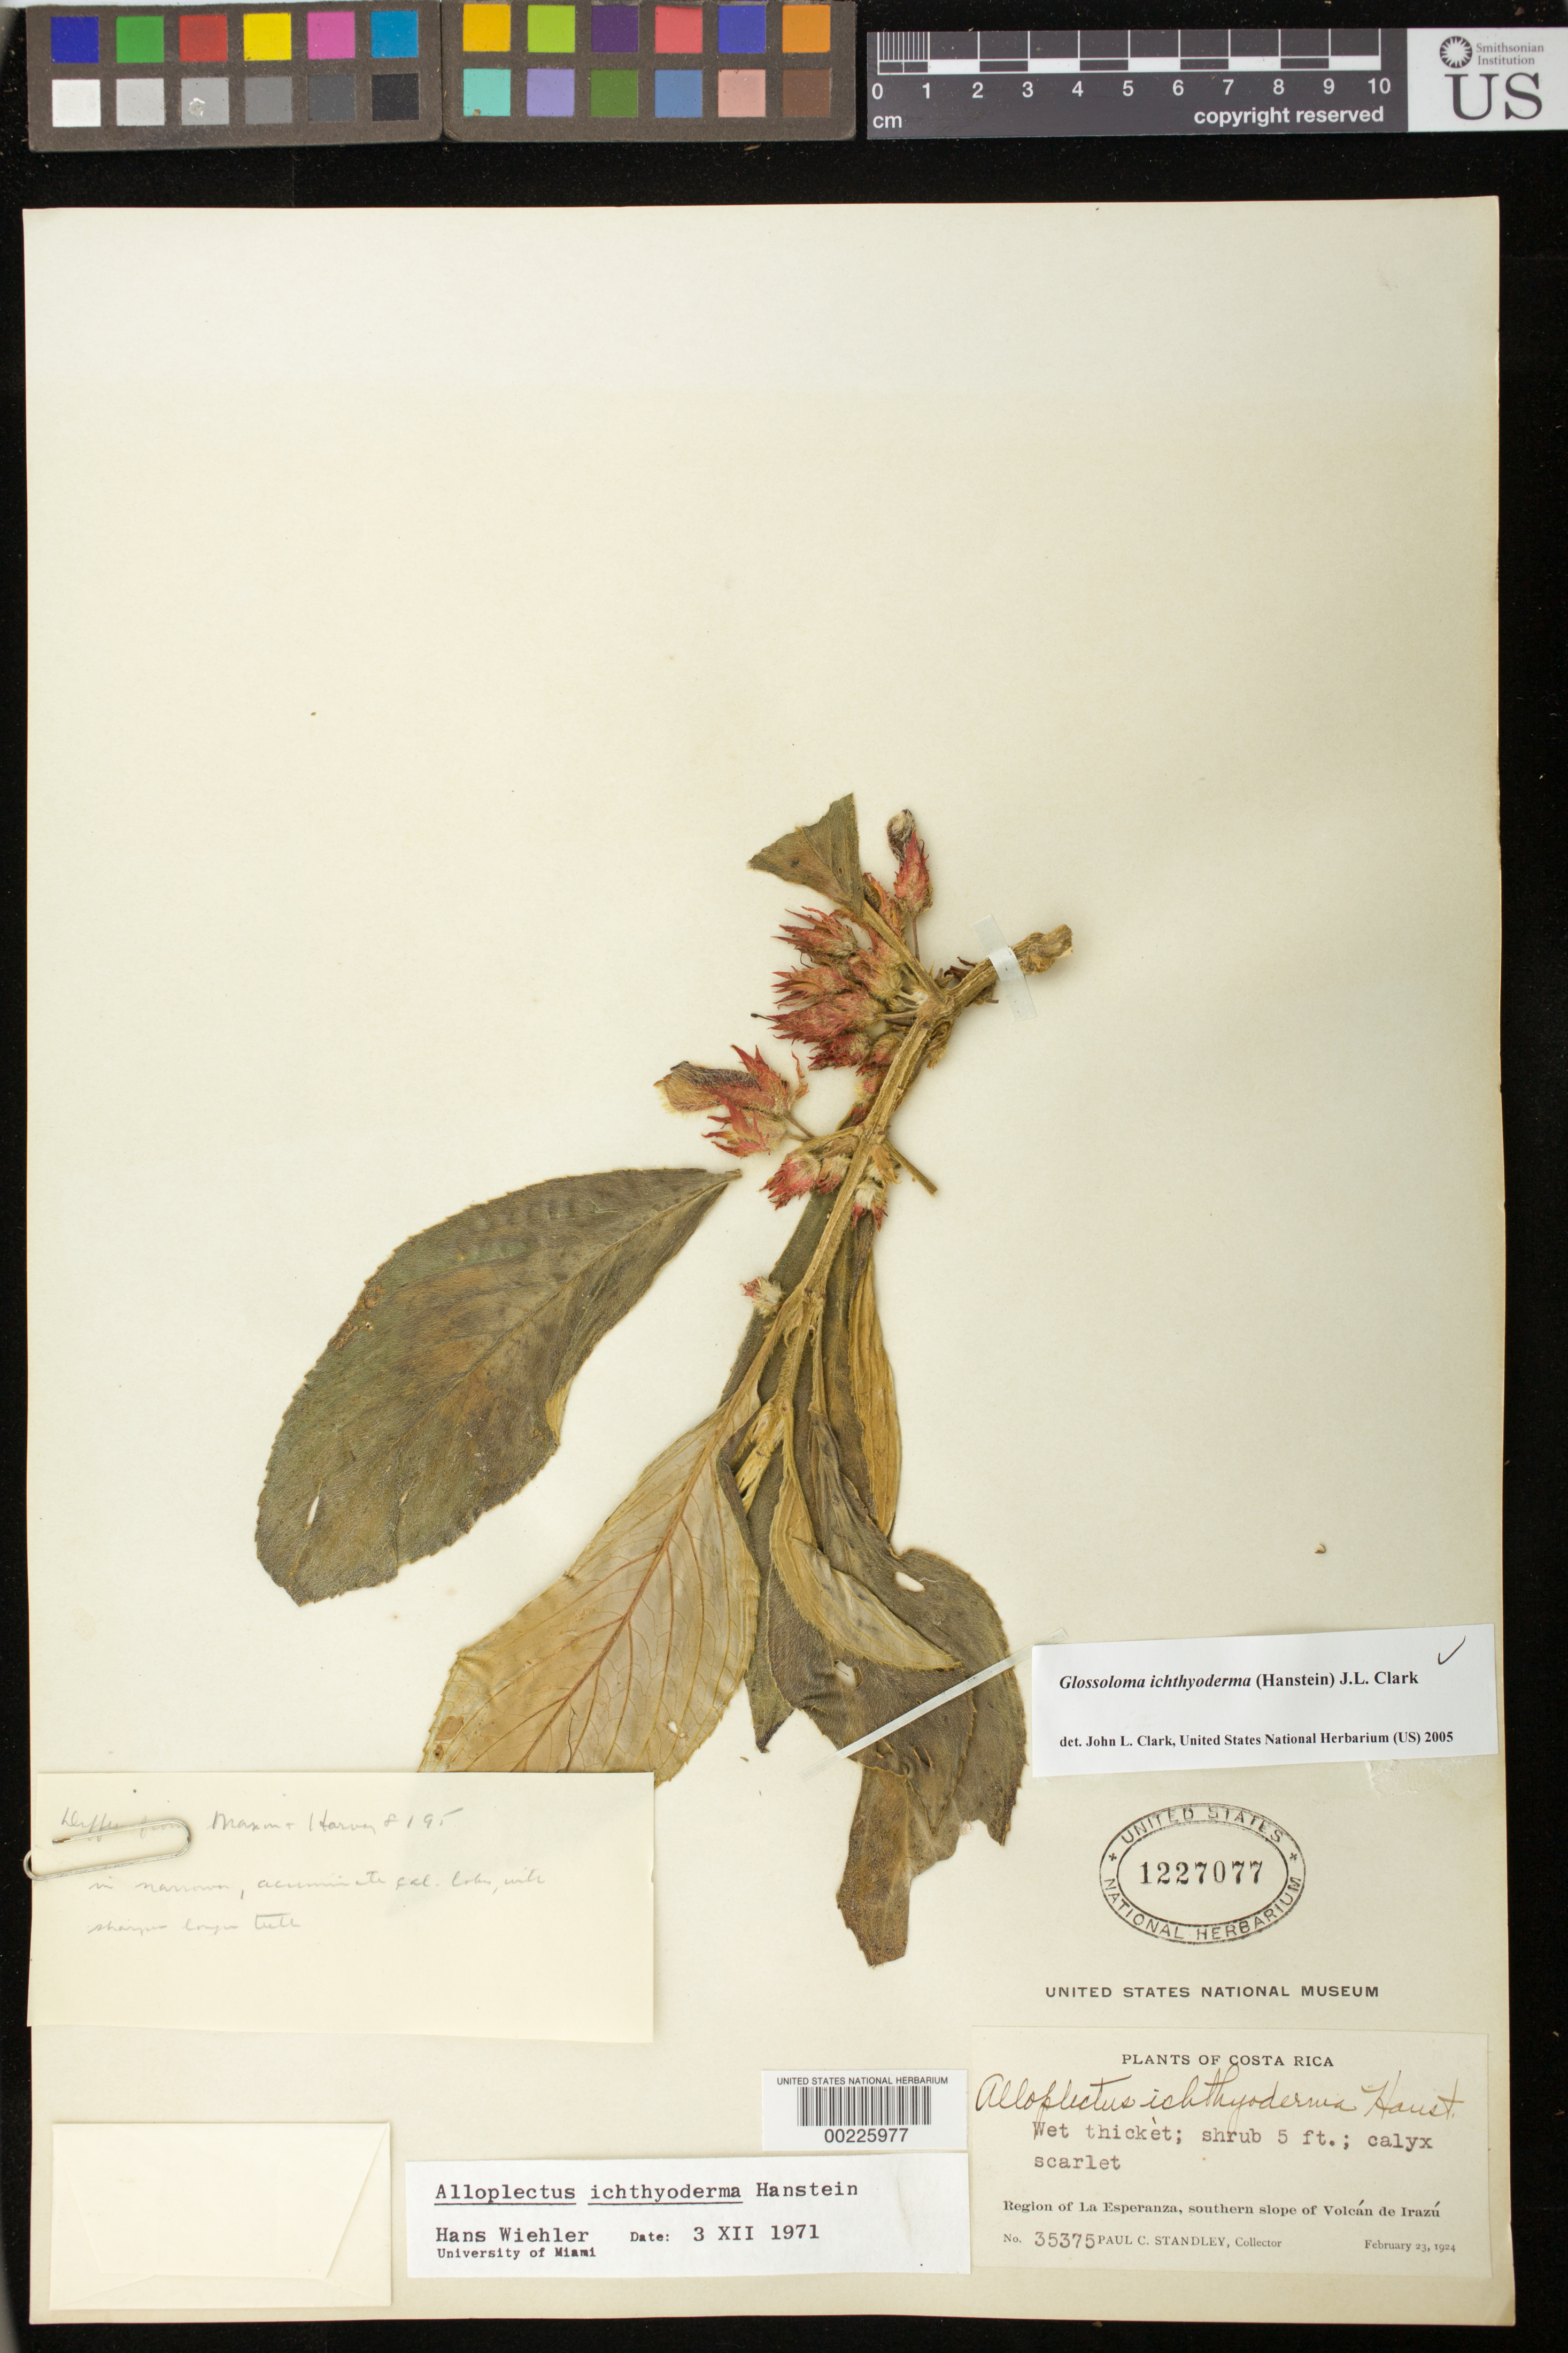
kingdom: Plantae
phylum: Tracheophyta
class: Magnoliopsida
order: Lamiales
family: Gesneriaceae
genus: Glossoloma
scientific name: Glossoloma ichthyoderma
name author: (Hanst.) J.L. Clark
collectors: P. C. Standley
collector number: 35375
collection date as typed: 23 Feb 1924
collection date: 1924-02-23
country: Costa Rica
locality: Region of La Esperanza, southern slope of Volcano Irazu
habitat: Wet thicket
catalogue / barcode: US 1227077